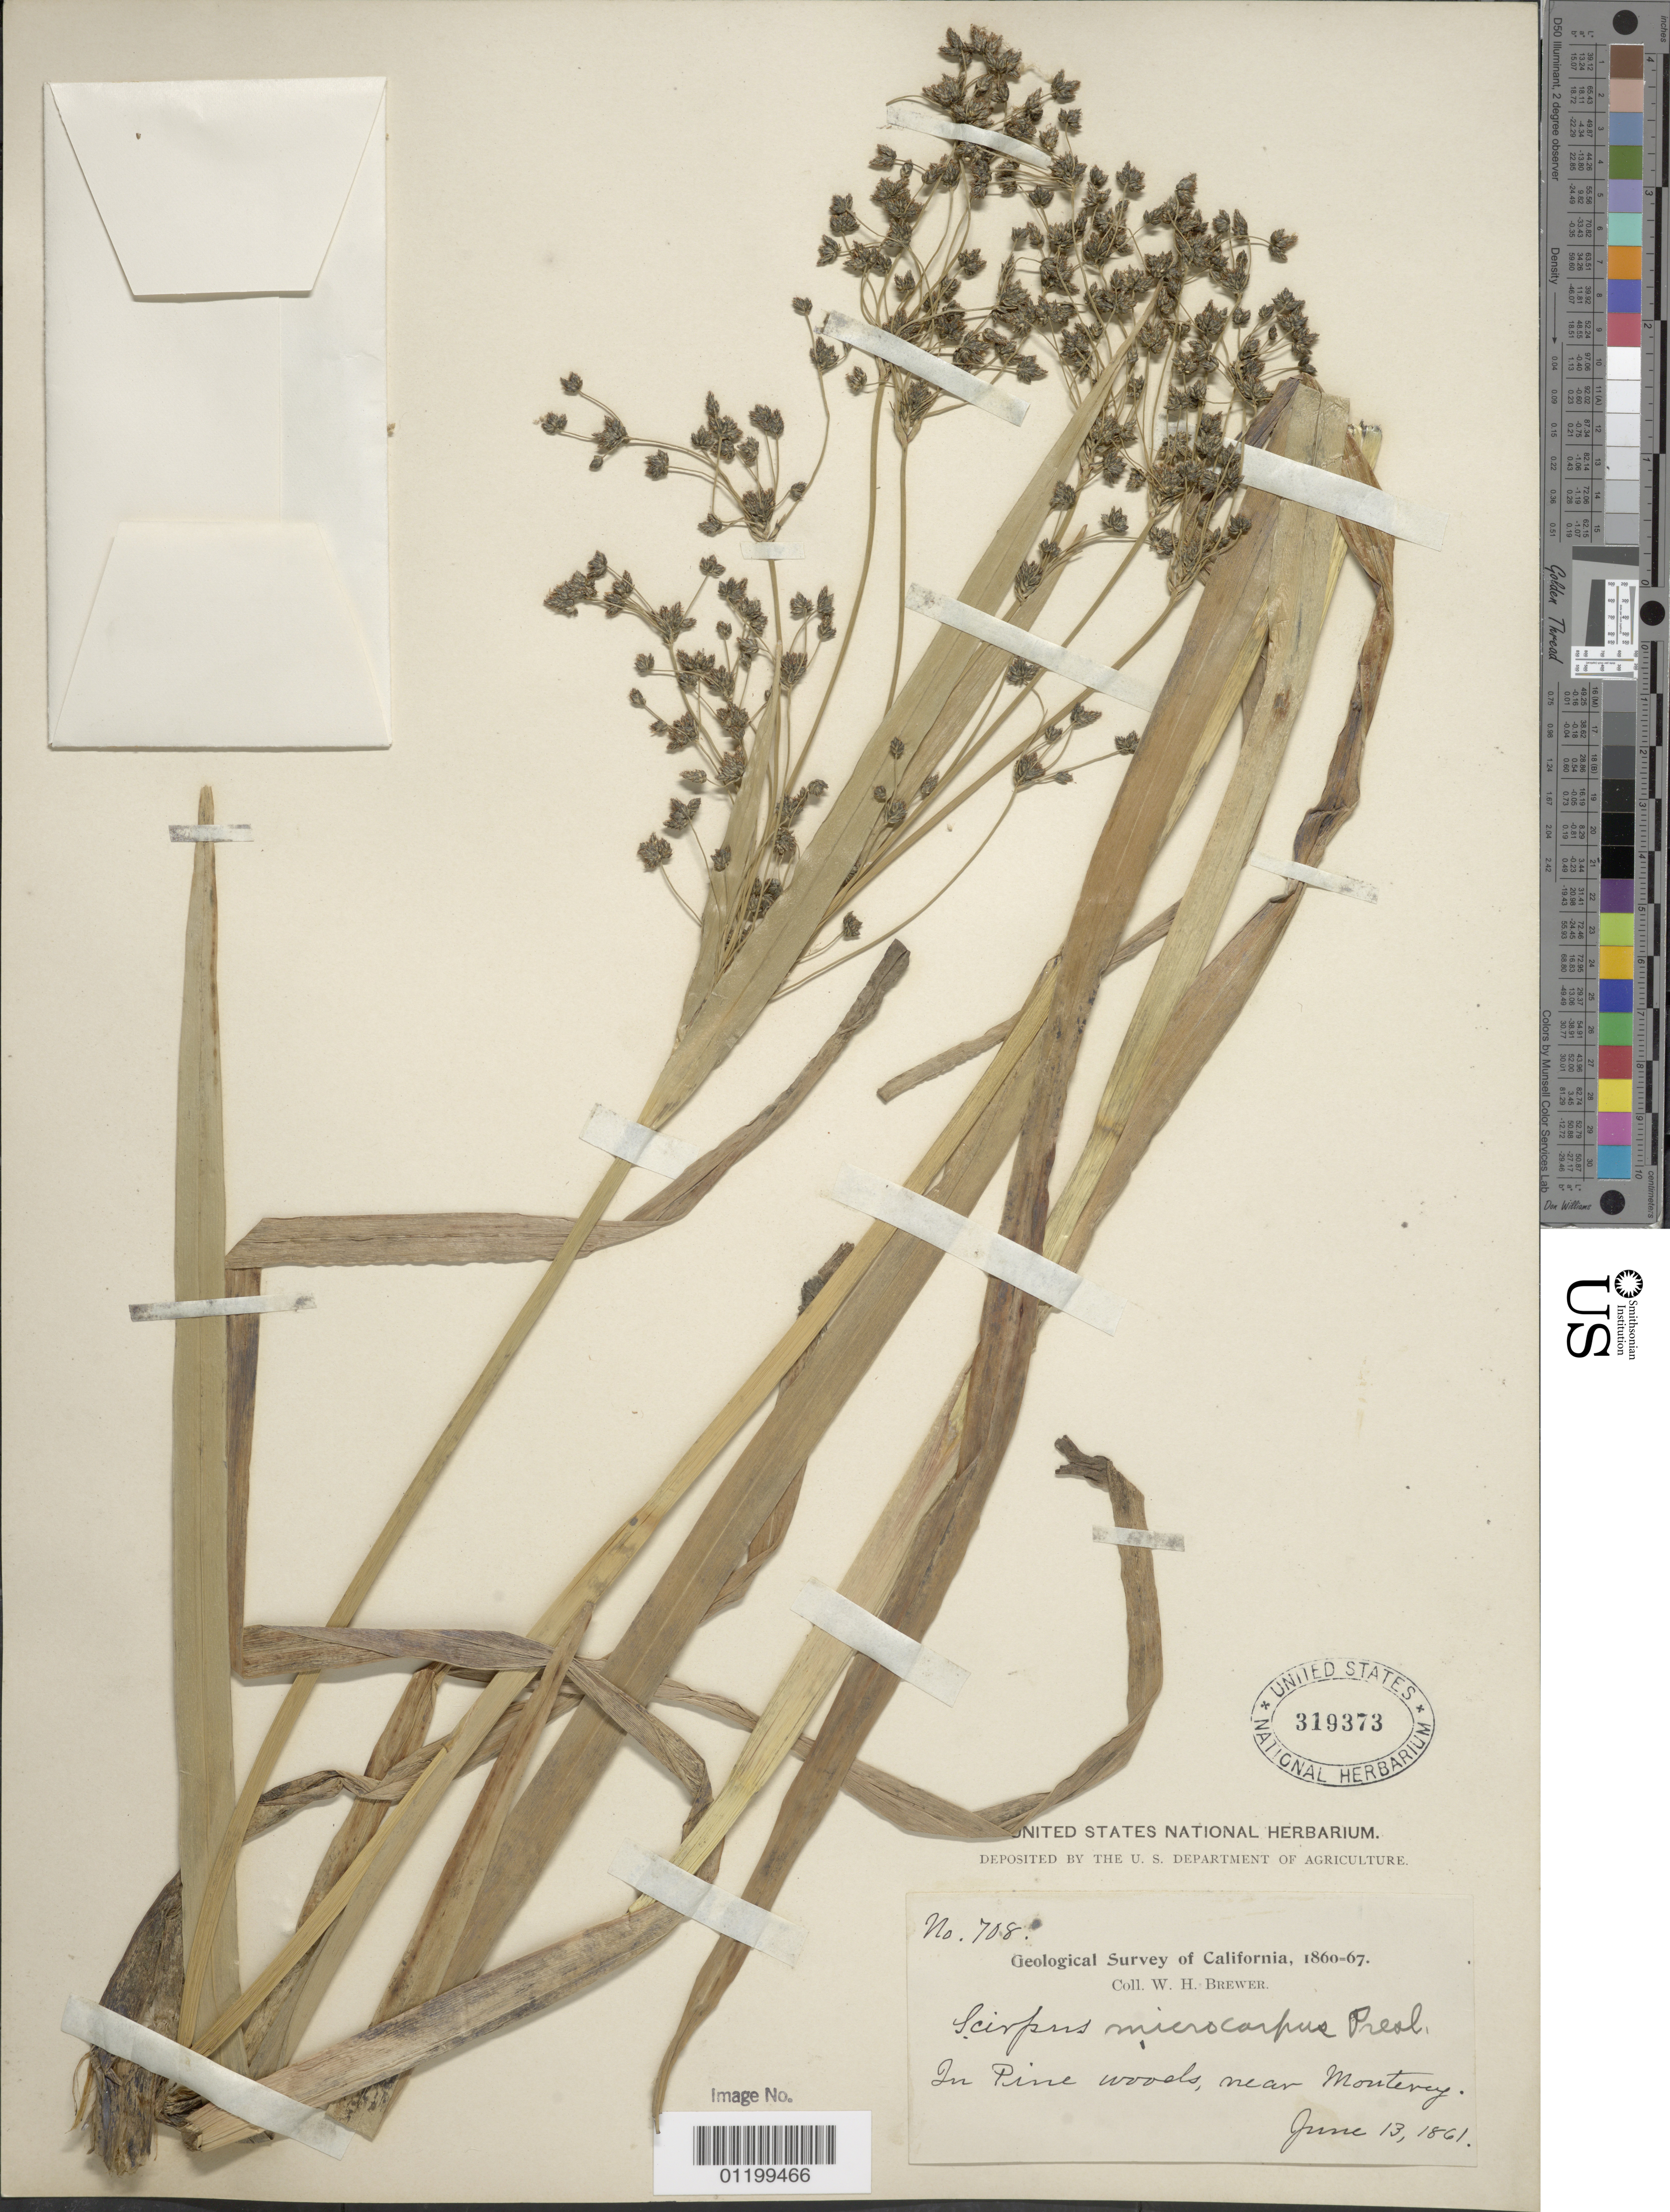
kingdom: Plantae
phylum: Tracheophyta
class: Liliopsida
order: Poales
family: Cyperaceae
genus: Scirpus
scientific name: Scirpus microcarpus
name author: J. Presl & C. Presl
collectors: W. H. Brewer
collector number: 708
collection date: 1861-06-13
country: United States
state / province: California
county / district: Monterey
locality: In pine woods, near Monterey.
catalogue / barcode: US 319373